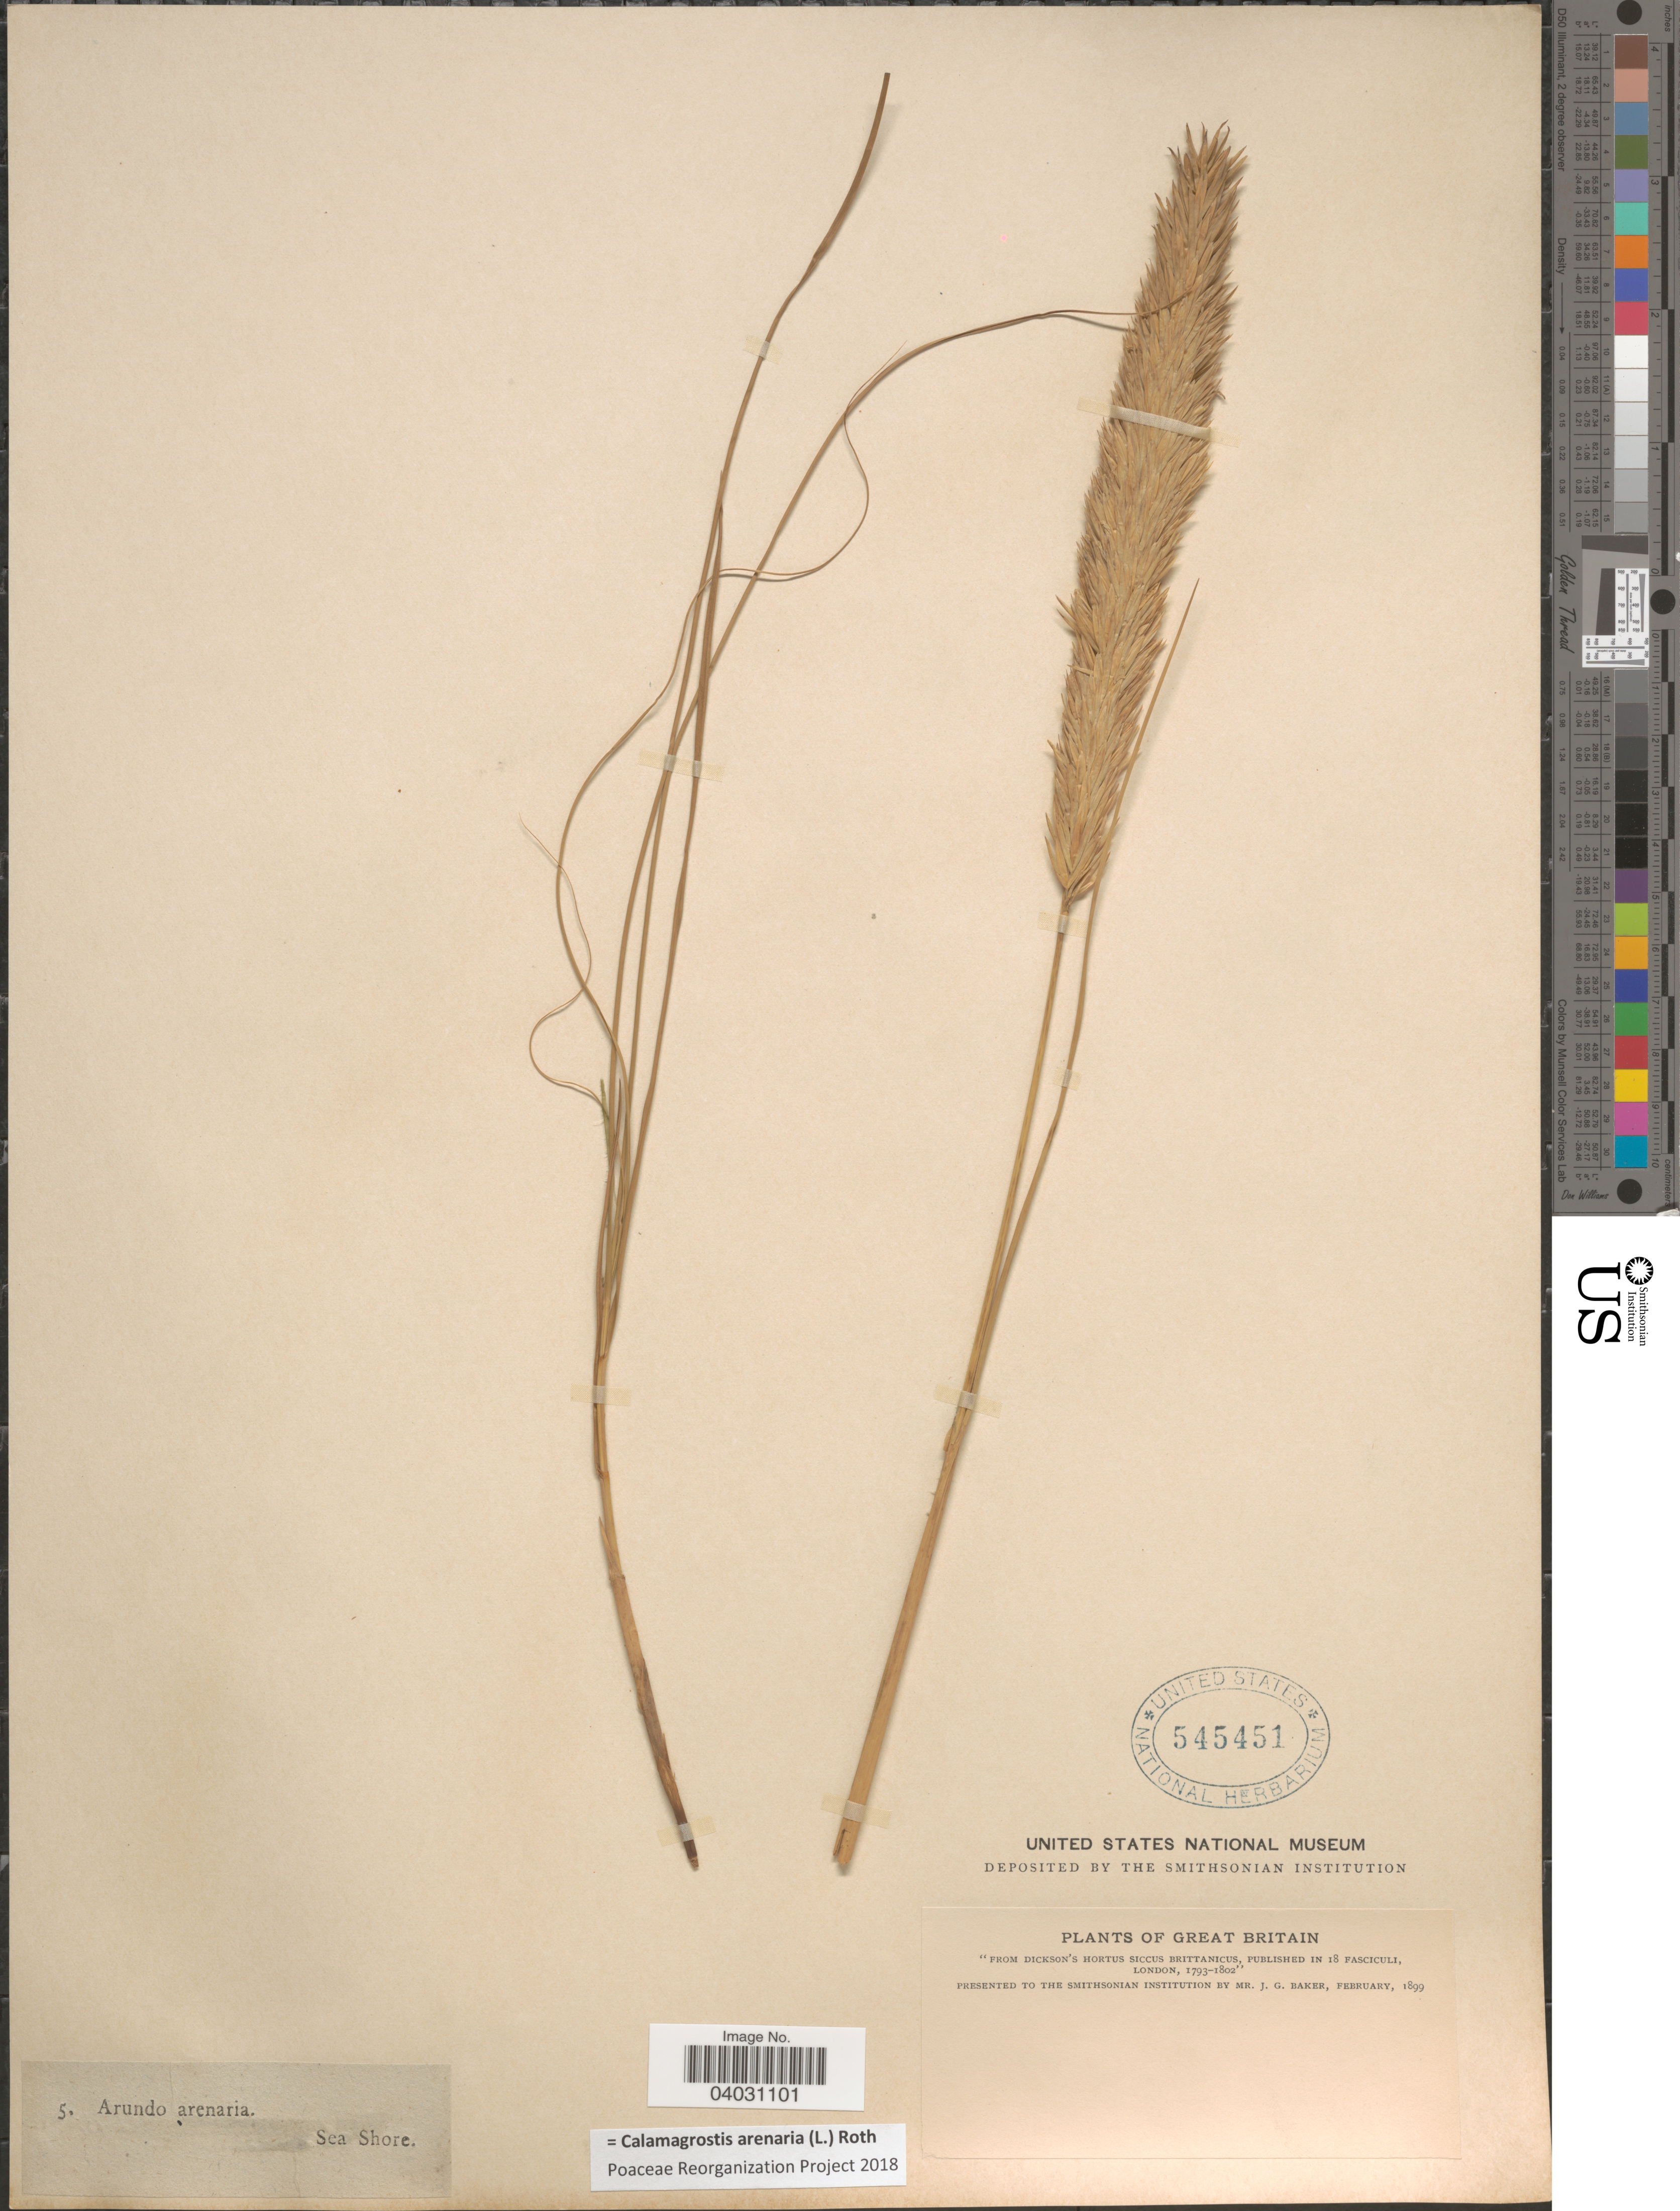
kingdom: Plantae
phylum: Tracheophyta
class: Liliopsida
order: Poales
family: Poaceae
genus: Calamagrostis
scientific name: Calamagrostis arenaria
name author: (L.) Roth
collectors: J. G. Baker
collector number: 5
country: United Kingdom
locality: Sea Shore. Great Britain.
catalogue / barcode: US 545451